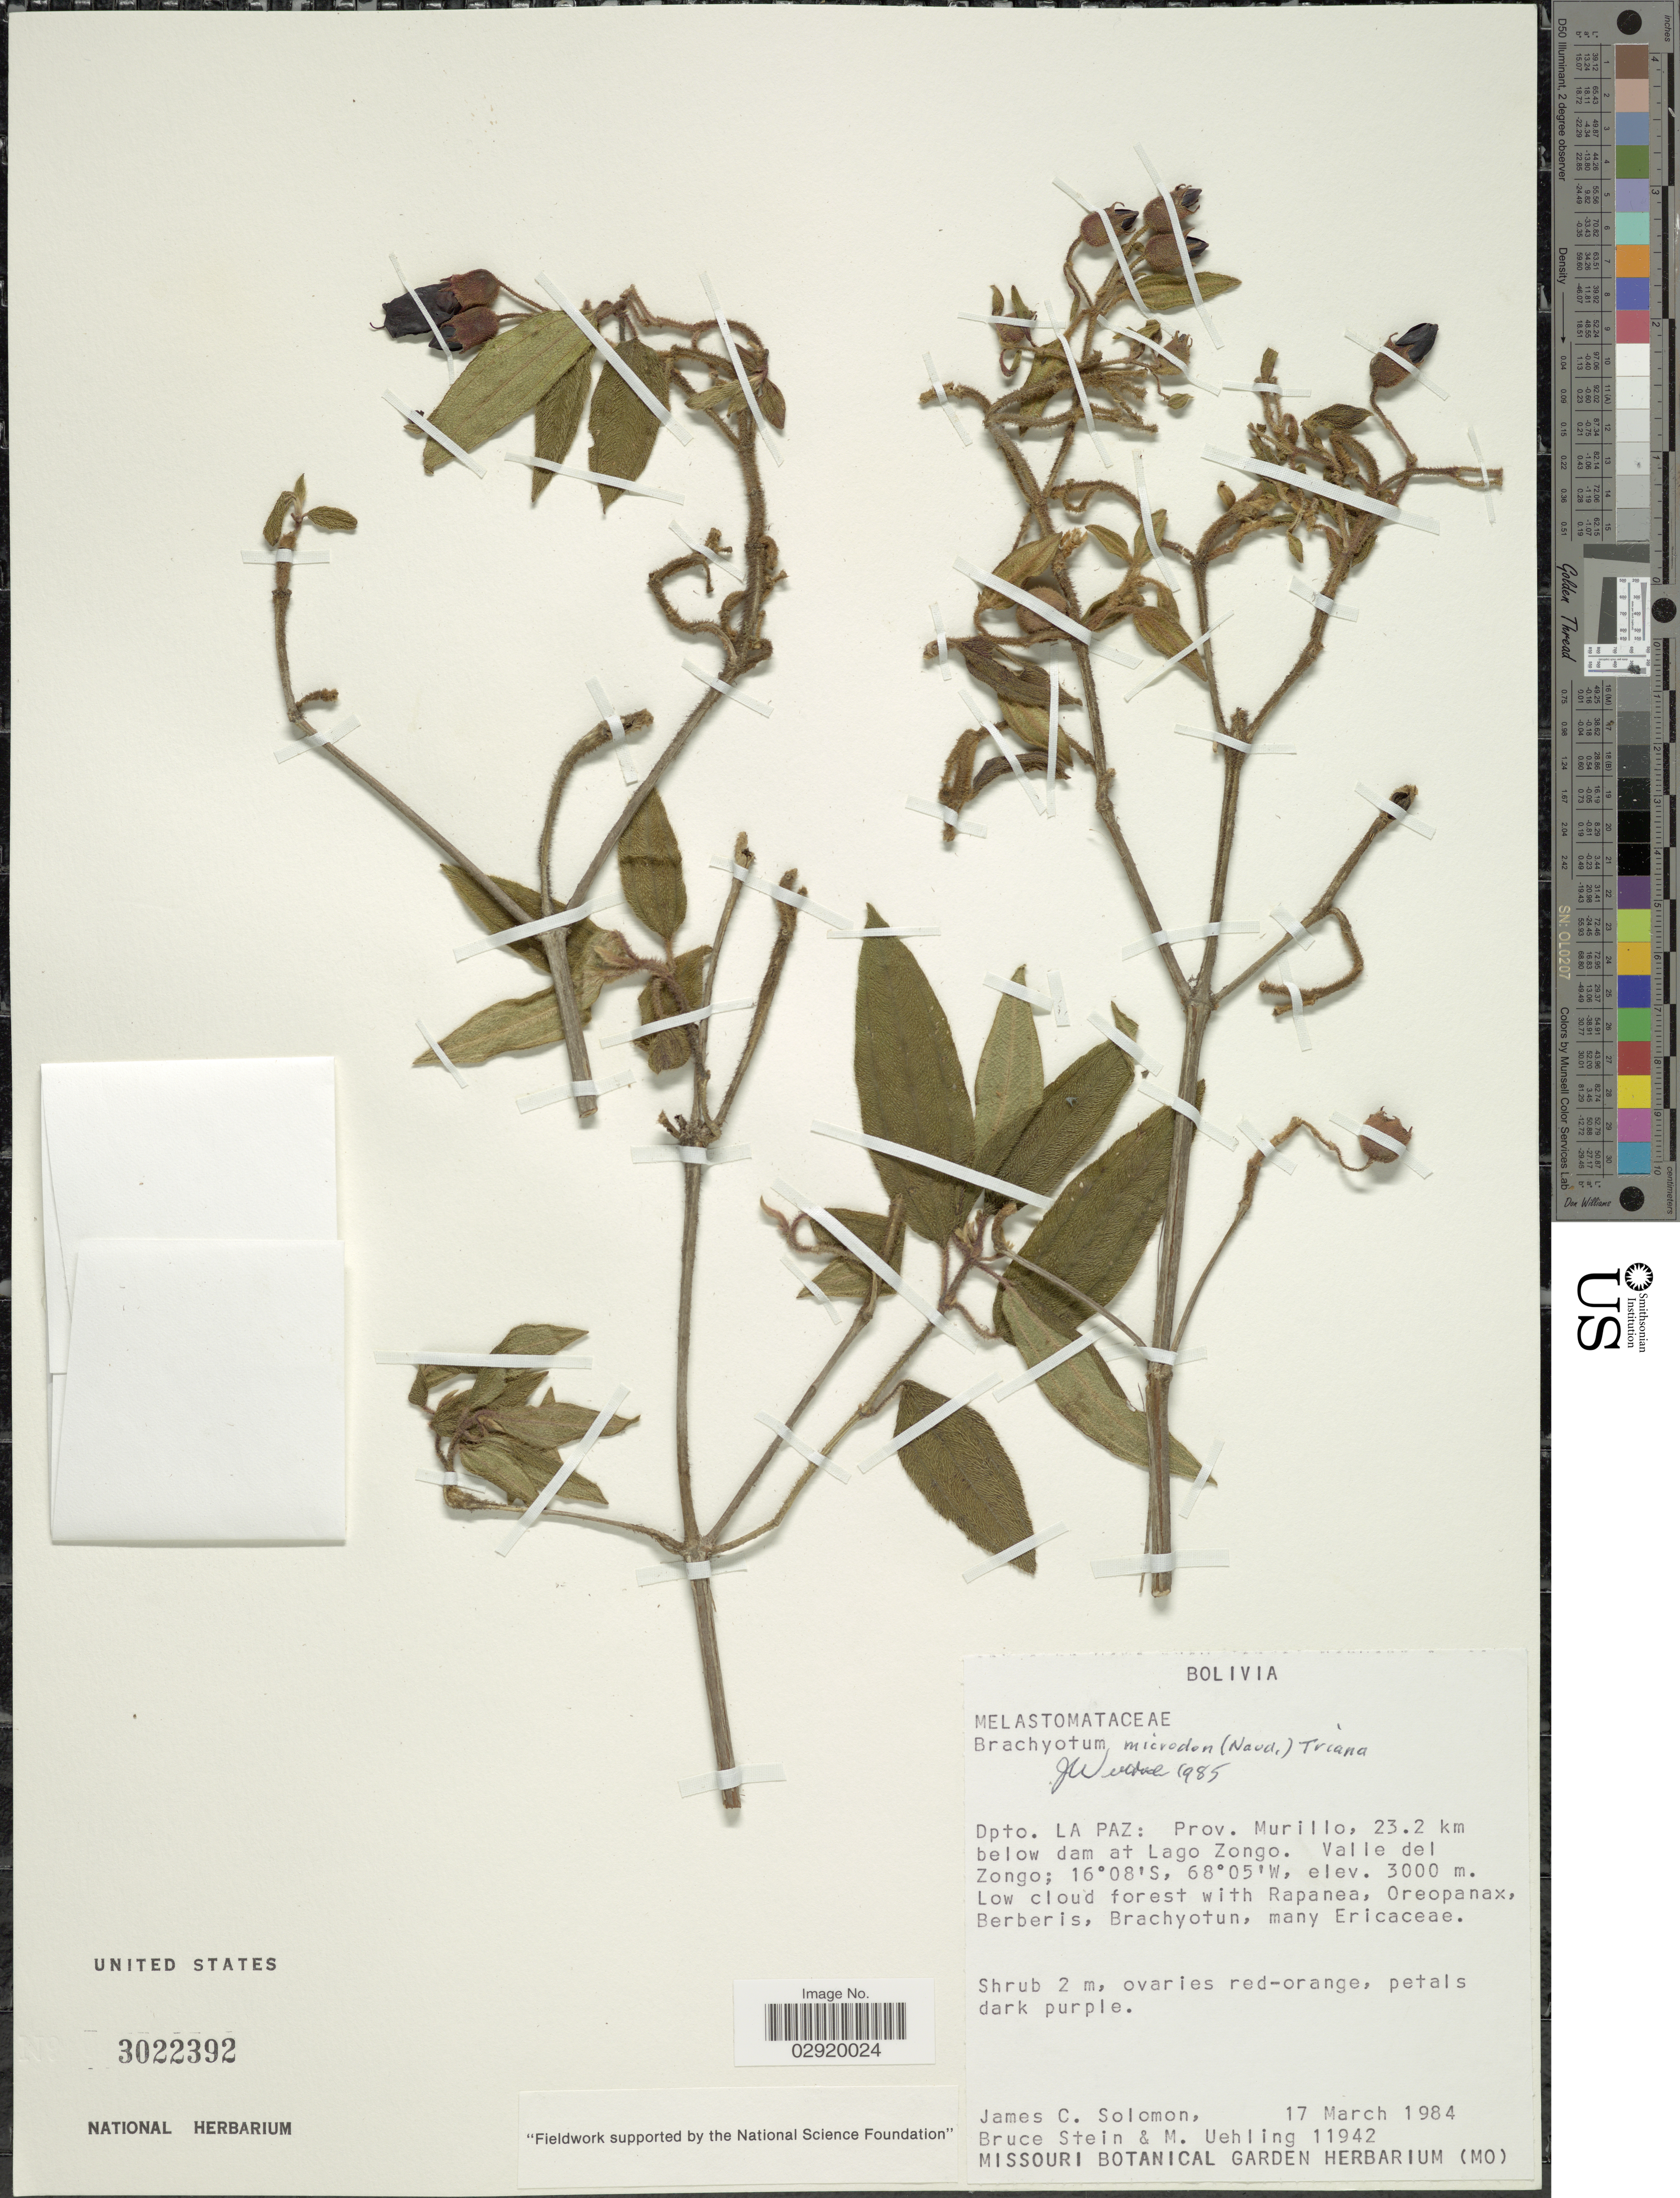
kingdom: Plantae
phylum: Tracheophyta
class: Magnoliopsida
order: Myrtales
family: Melastomataceae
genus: Brachyotum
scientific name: Brachyotum microdon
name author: (Naudin) Triana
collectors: J. C. Solomon, B. A. Stein & M. Uehling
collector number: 11942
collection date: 1984-03-17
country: Bolivia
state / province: La Paz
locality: Dpto. La Paz: Prov. Murillo, 23.2 km below dam at Lago Zongo. Valle del Zongo.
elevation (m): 3000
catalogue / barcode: US 3022392